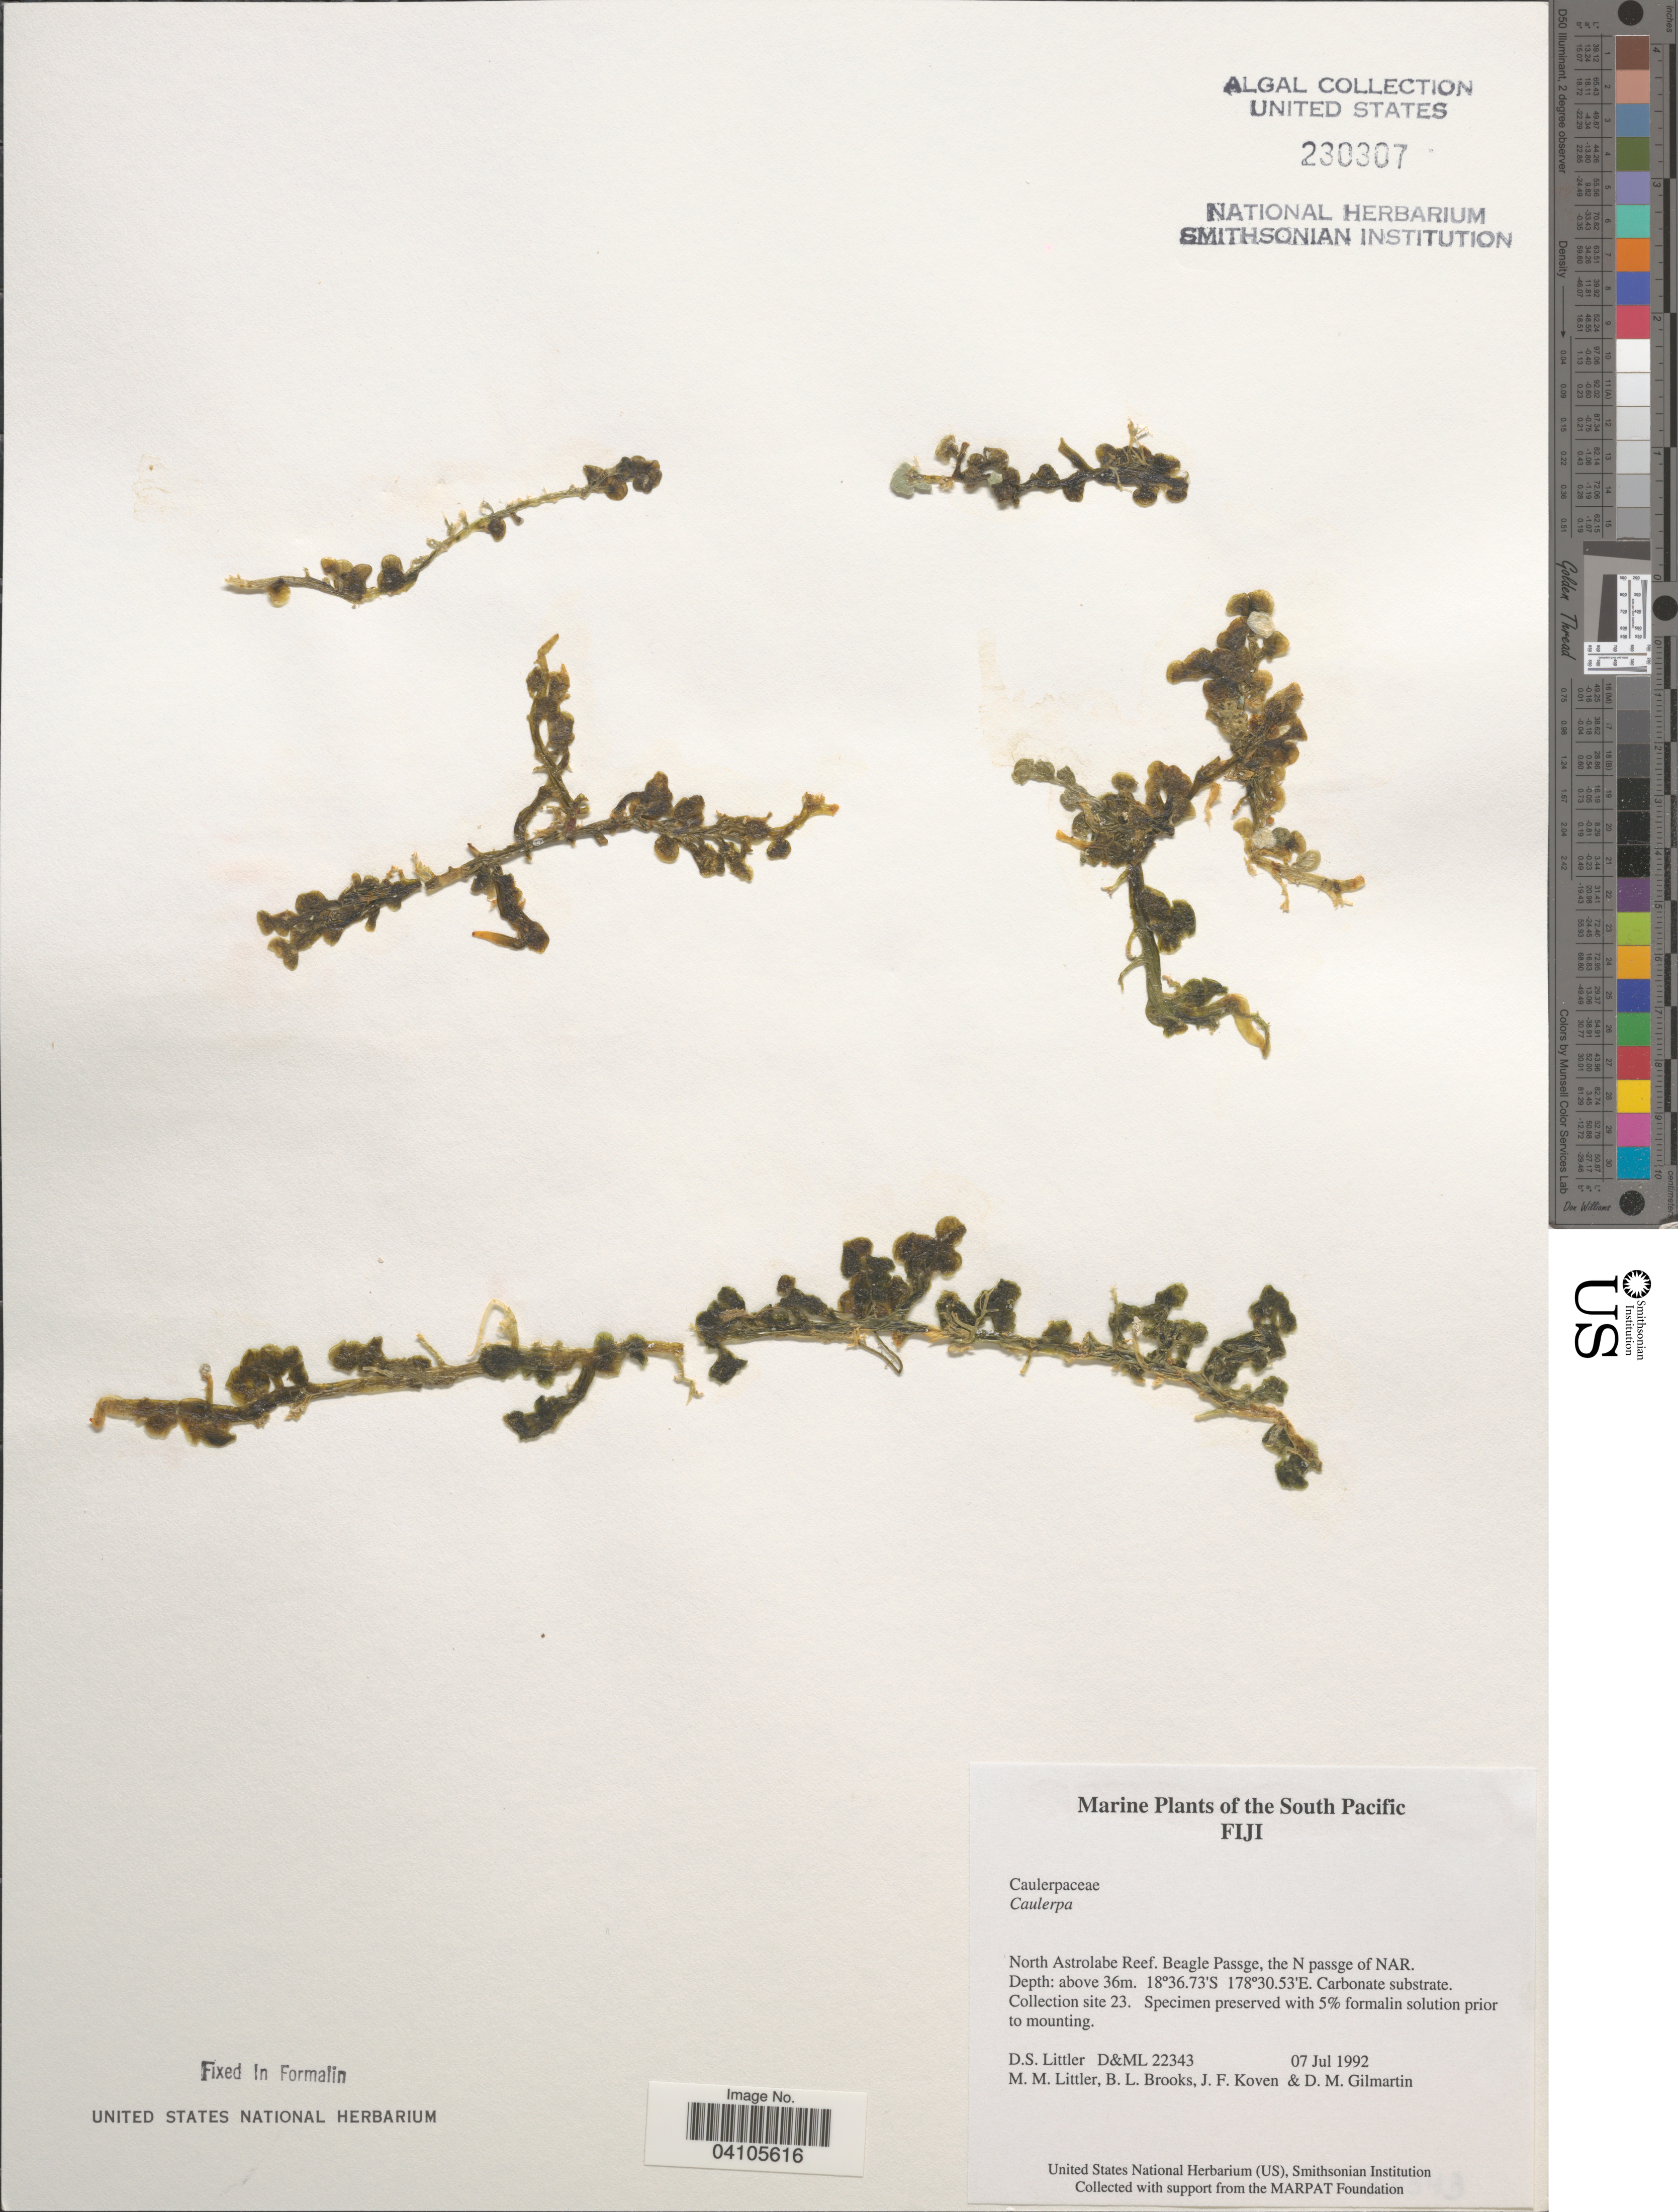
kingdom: Plantae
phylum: Chlorophyta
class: Ulvophyceae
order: Bryopsidales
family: Caulerpaceae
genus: Caulerpa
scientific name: Caulerpa sp.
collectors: D. S. Littler, B. Brooks, J. Koven & D. Gilmartin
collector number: D&ML 22343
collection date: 1992-07-07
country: Fiji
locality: The South Pacific. North Astrolabe Reef. Beagle Passge, the N passge of NAR. Site 23.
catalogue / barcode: US 230307